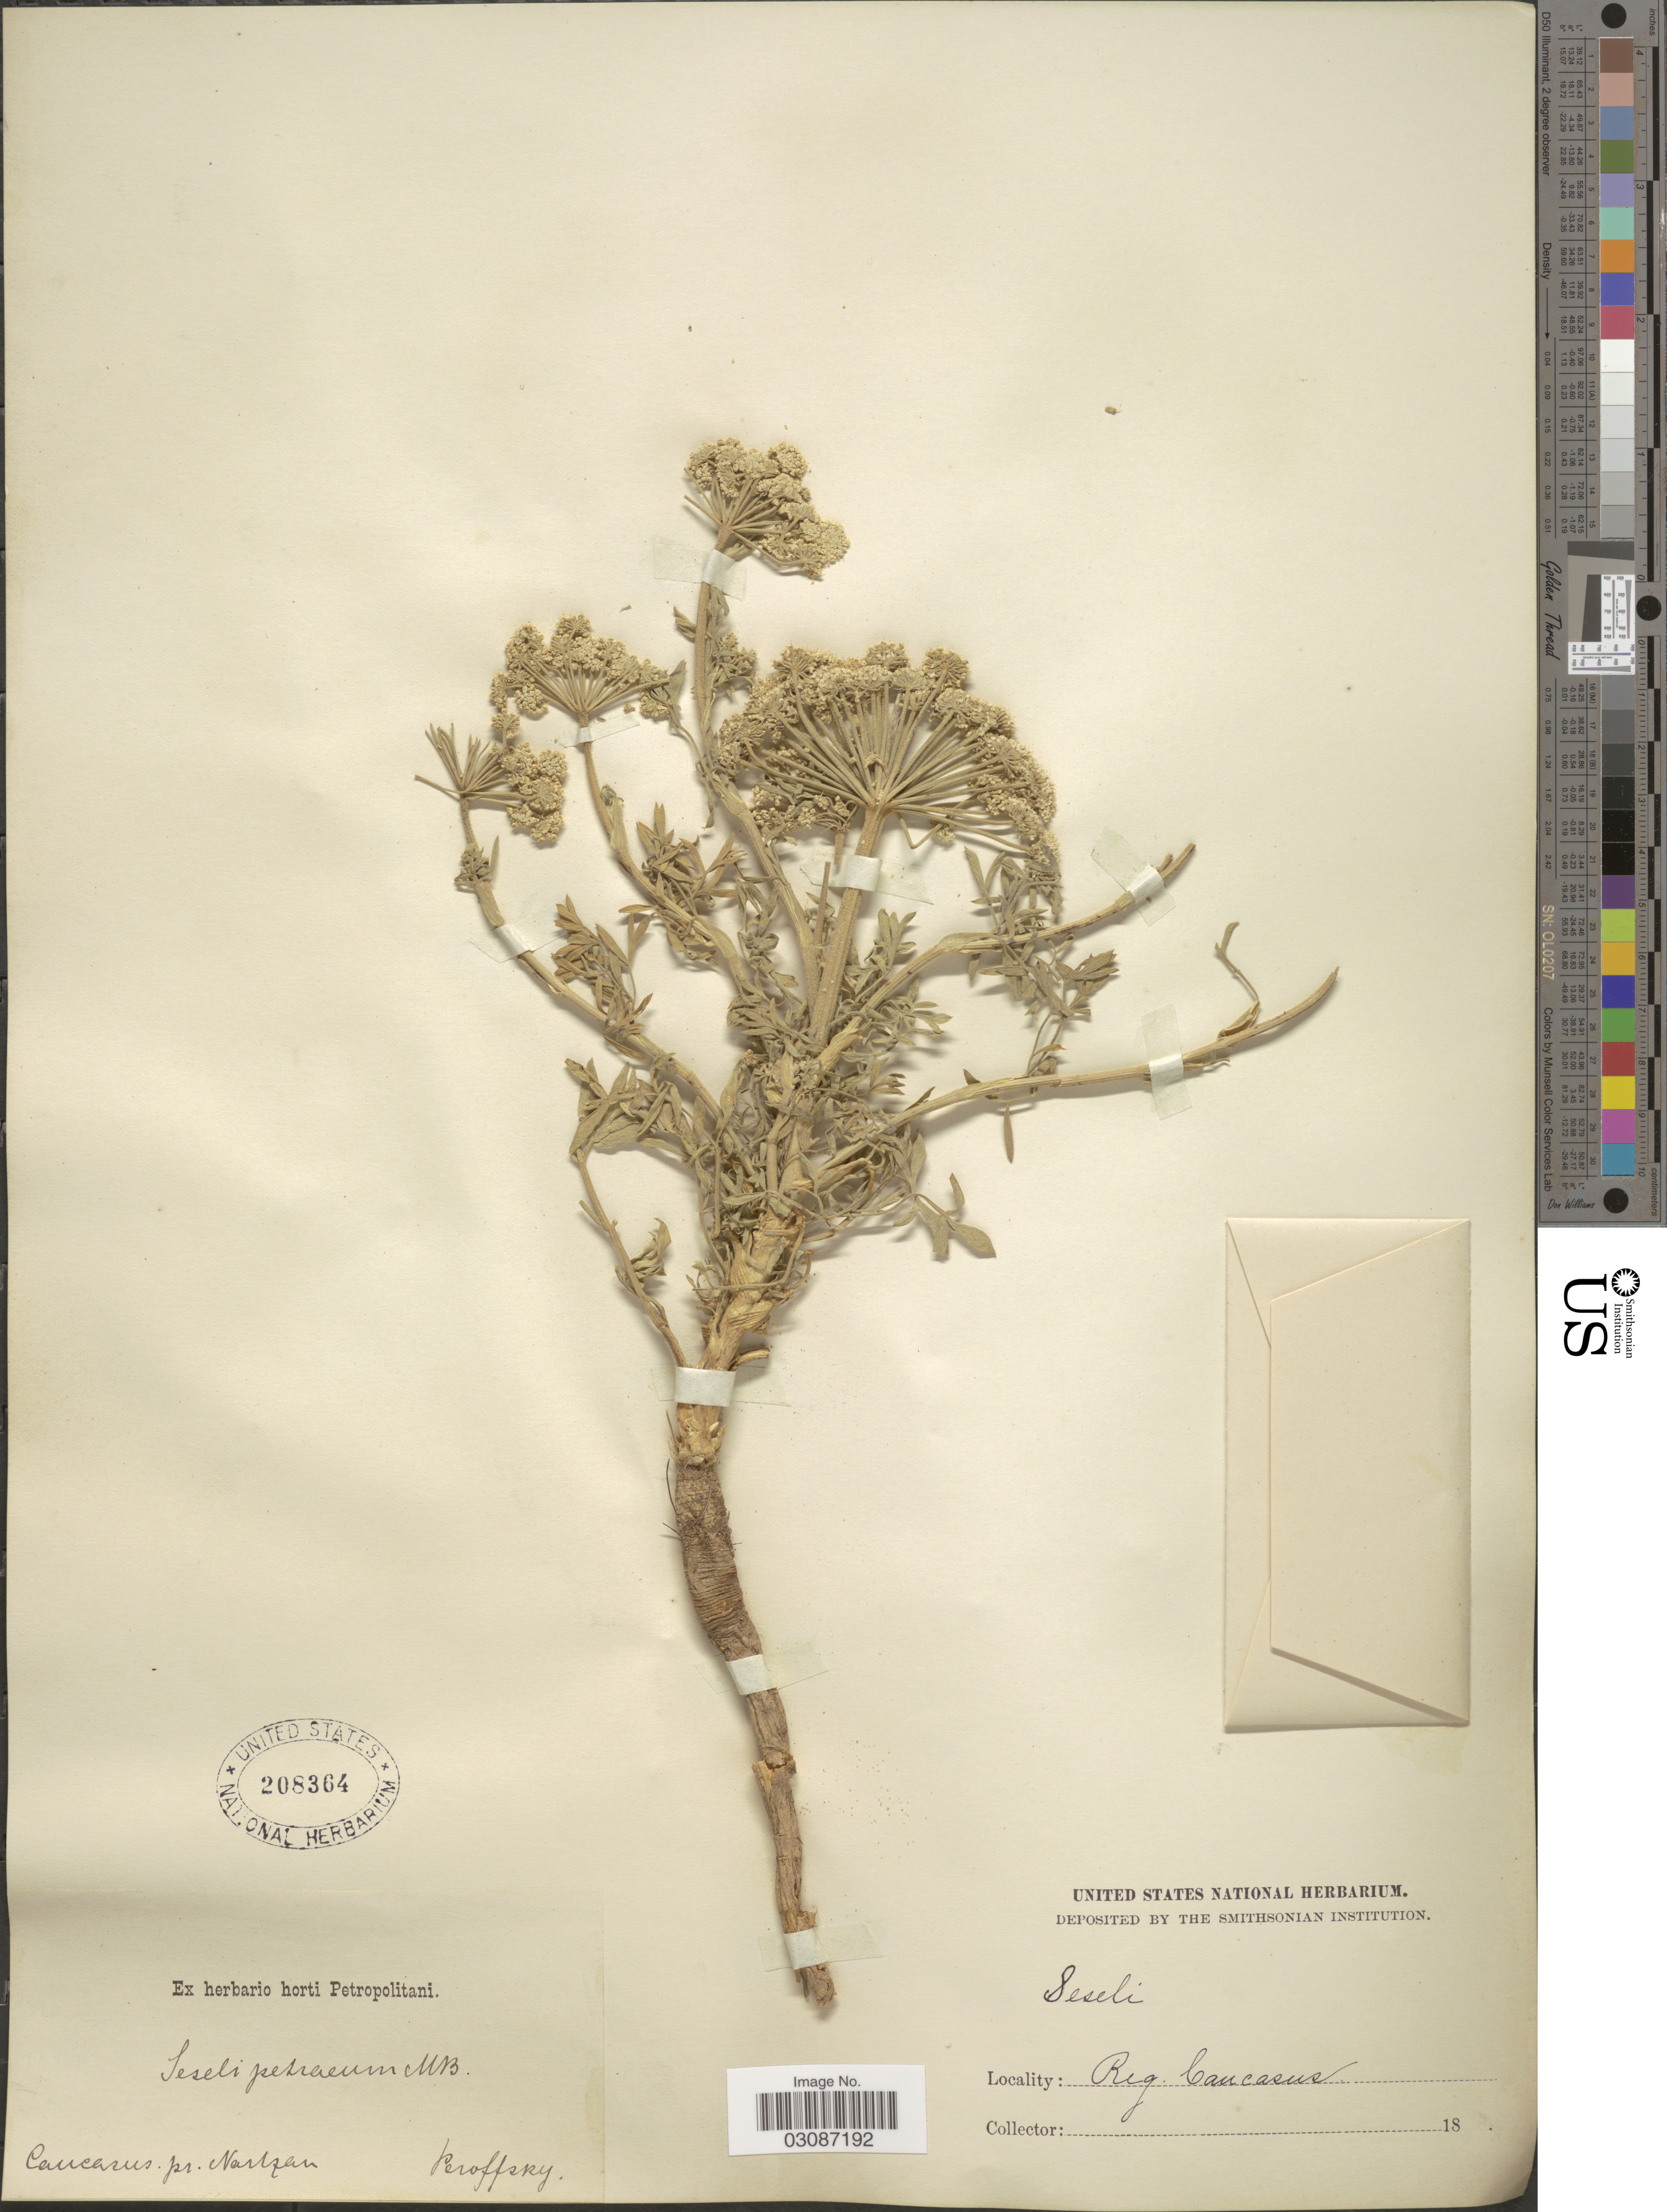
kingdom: Plantae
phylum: Tracheophyta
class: Magnoliopsida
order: Apiales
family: Apiaceae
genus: Seseli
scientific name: Seseli sp.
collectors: Peroffsky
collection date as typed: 18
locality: Reg. Caucasus. pr. Nartzan [interpreted].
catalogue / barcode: US 208364